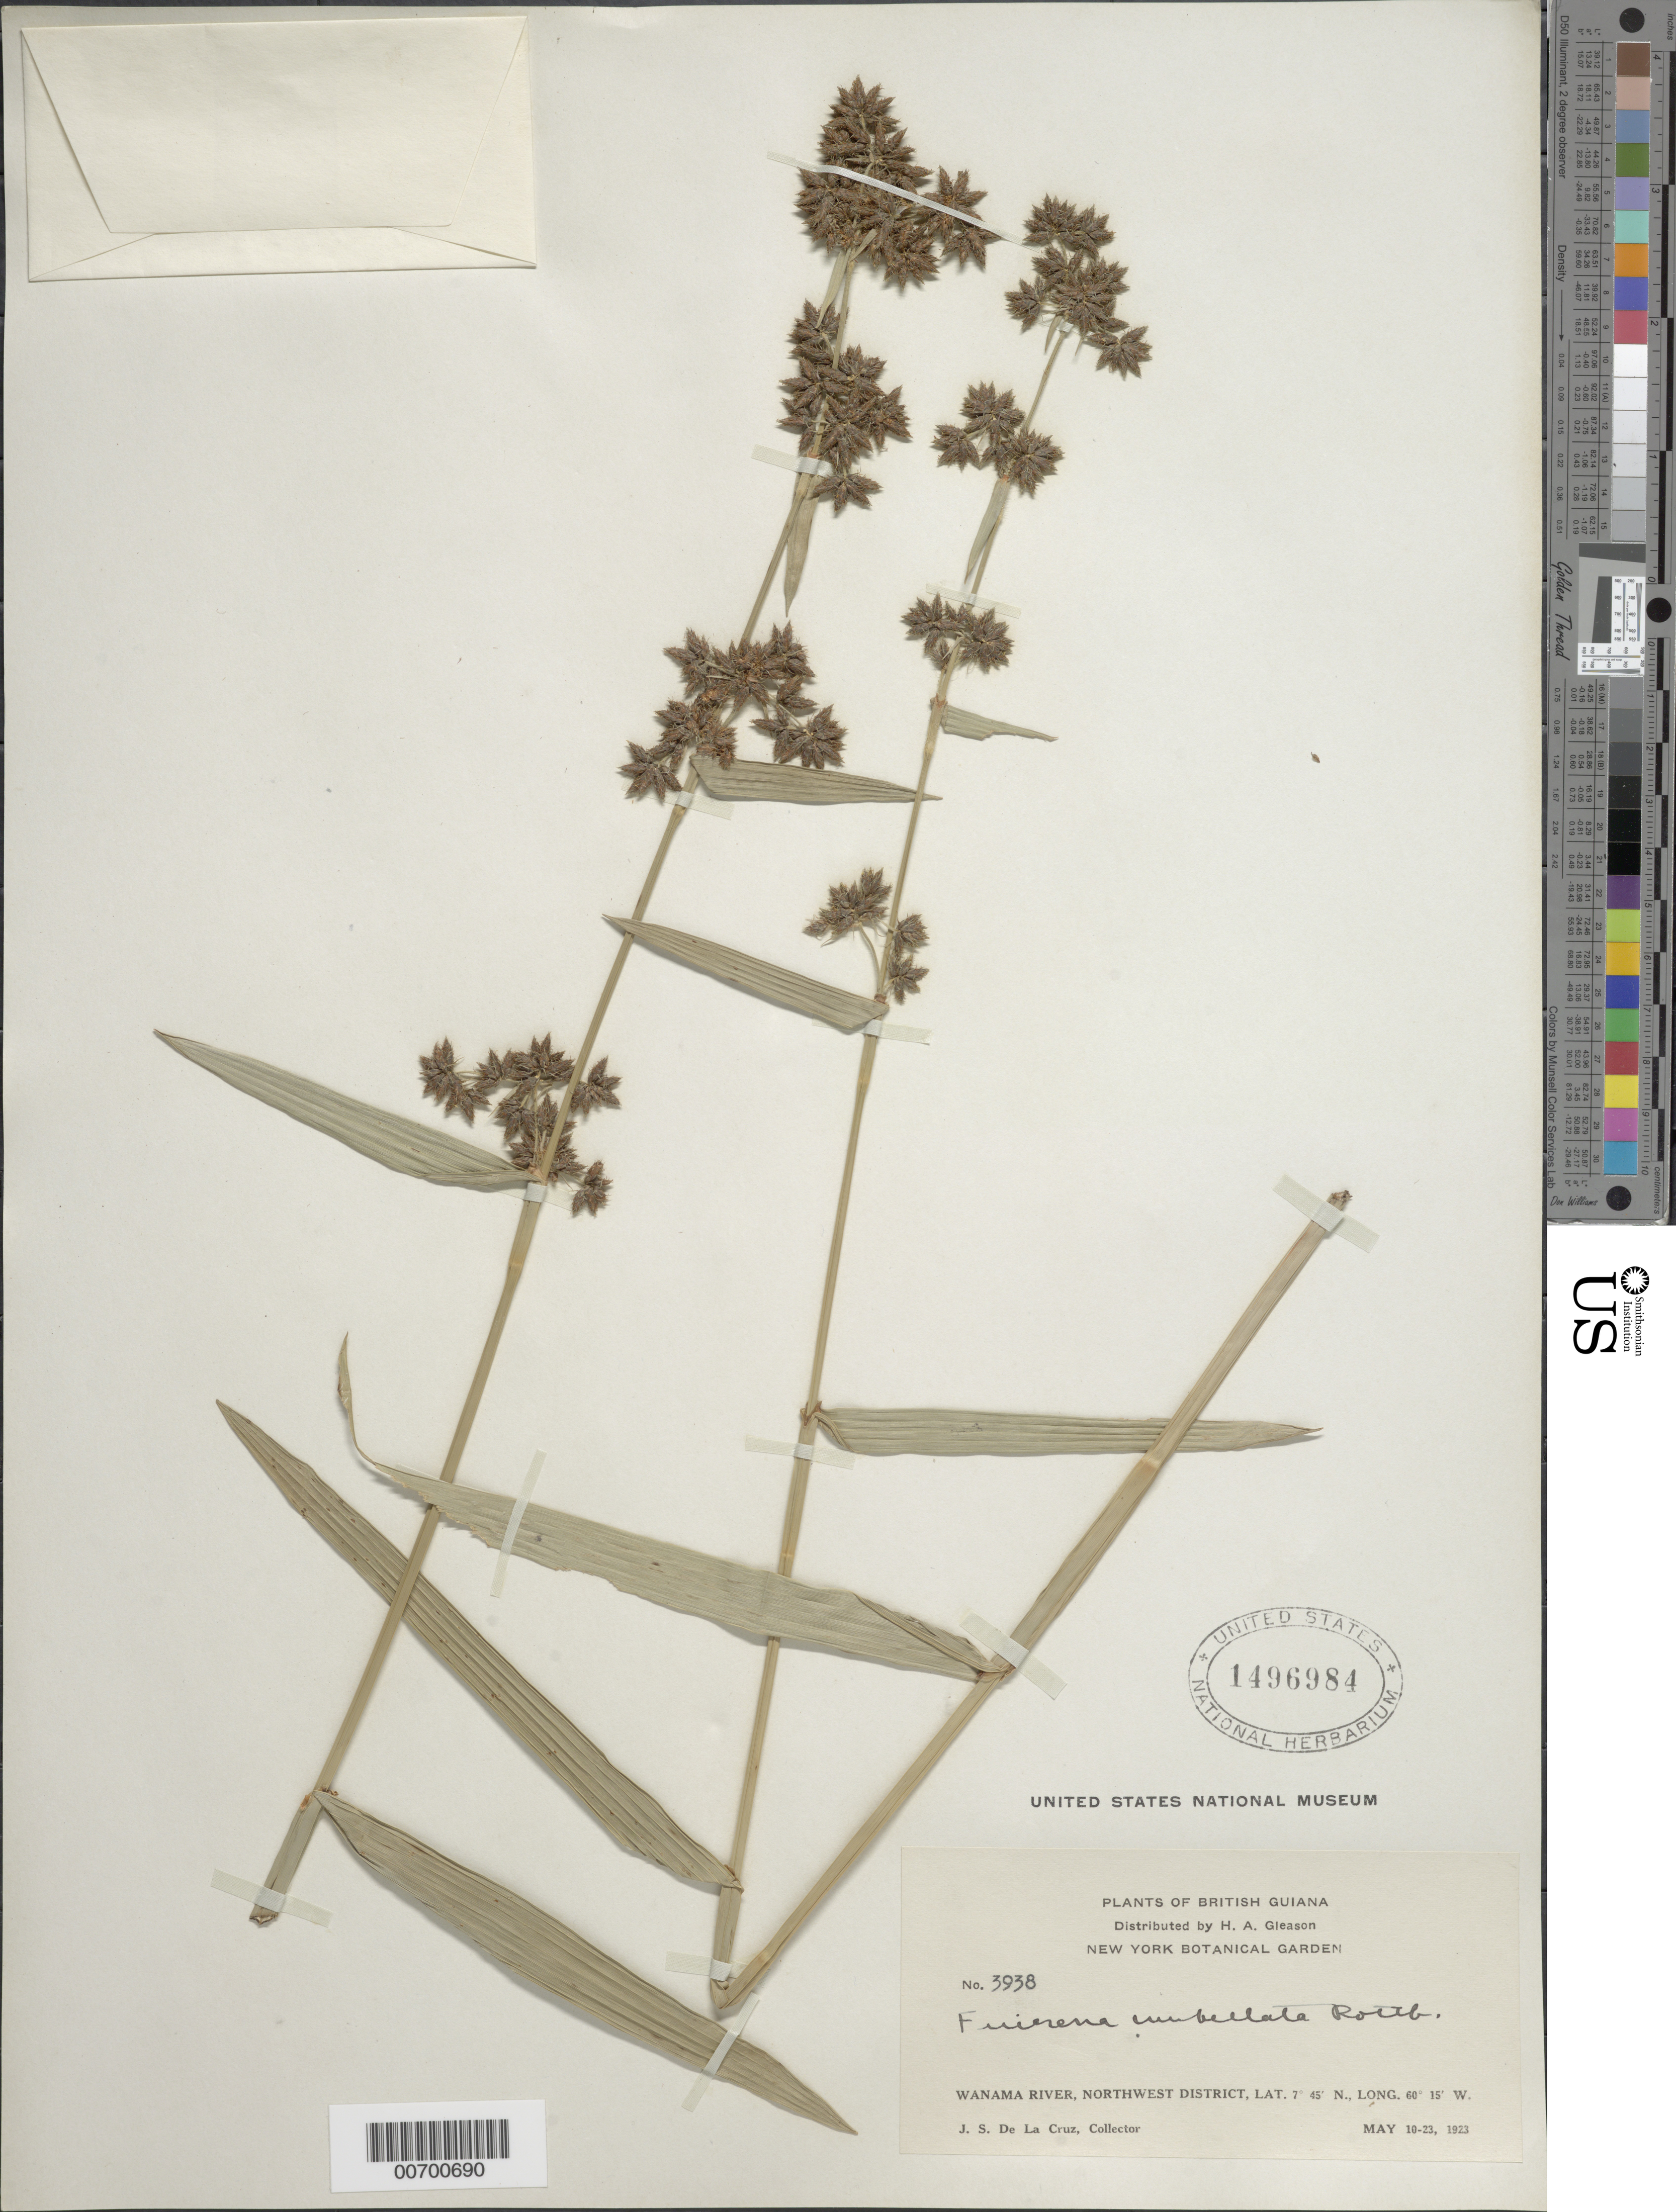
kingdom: Plantae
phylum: Tracheophyta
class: Liliopsida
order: Poales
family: Cyperaceae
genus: Fuirena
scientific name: Fuirena umbellata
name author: Rottb.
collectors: J. S. de la Cruz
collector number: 3938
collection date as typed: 10-May-23 to 23-May-23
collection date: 1923-05-10/1923-05-23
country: Guyana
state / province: Barima-Waini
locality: Wanama R., NW District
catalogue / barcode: US 1496984